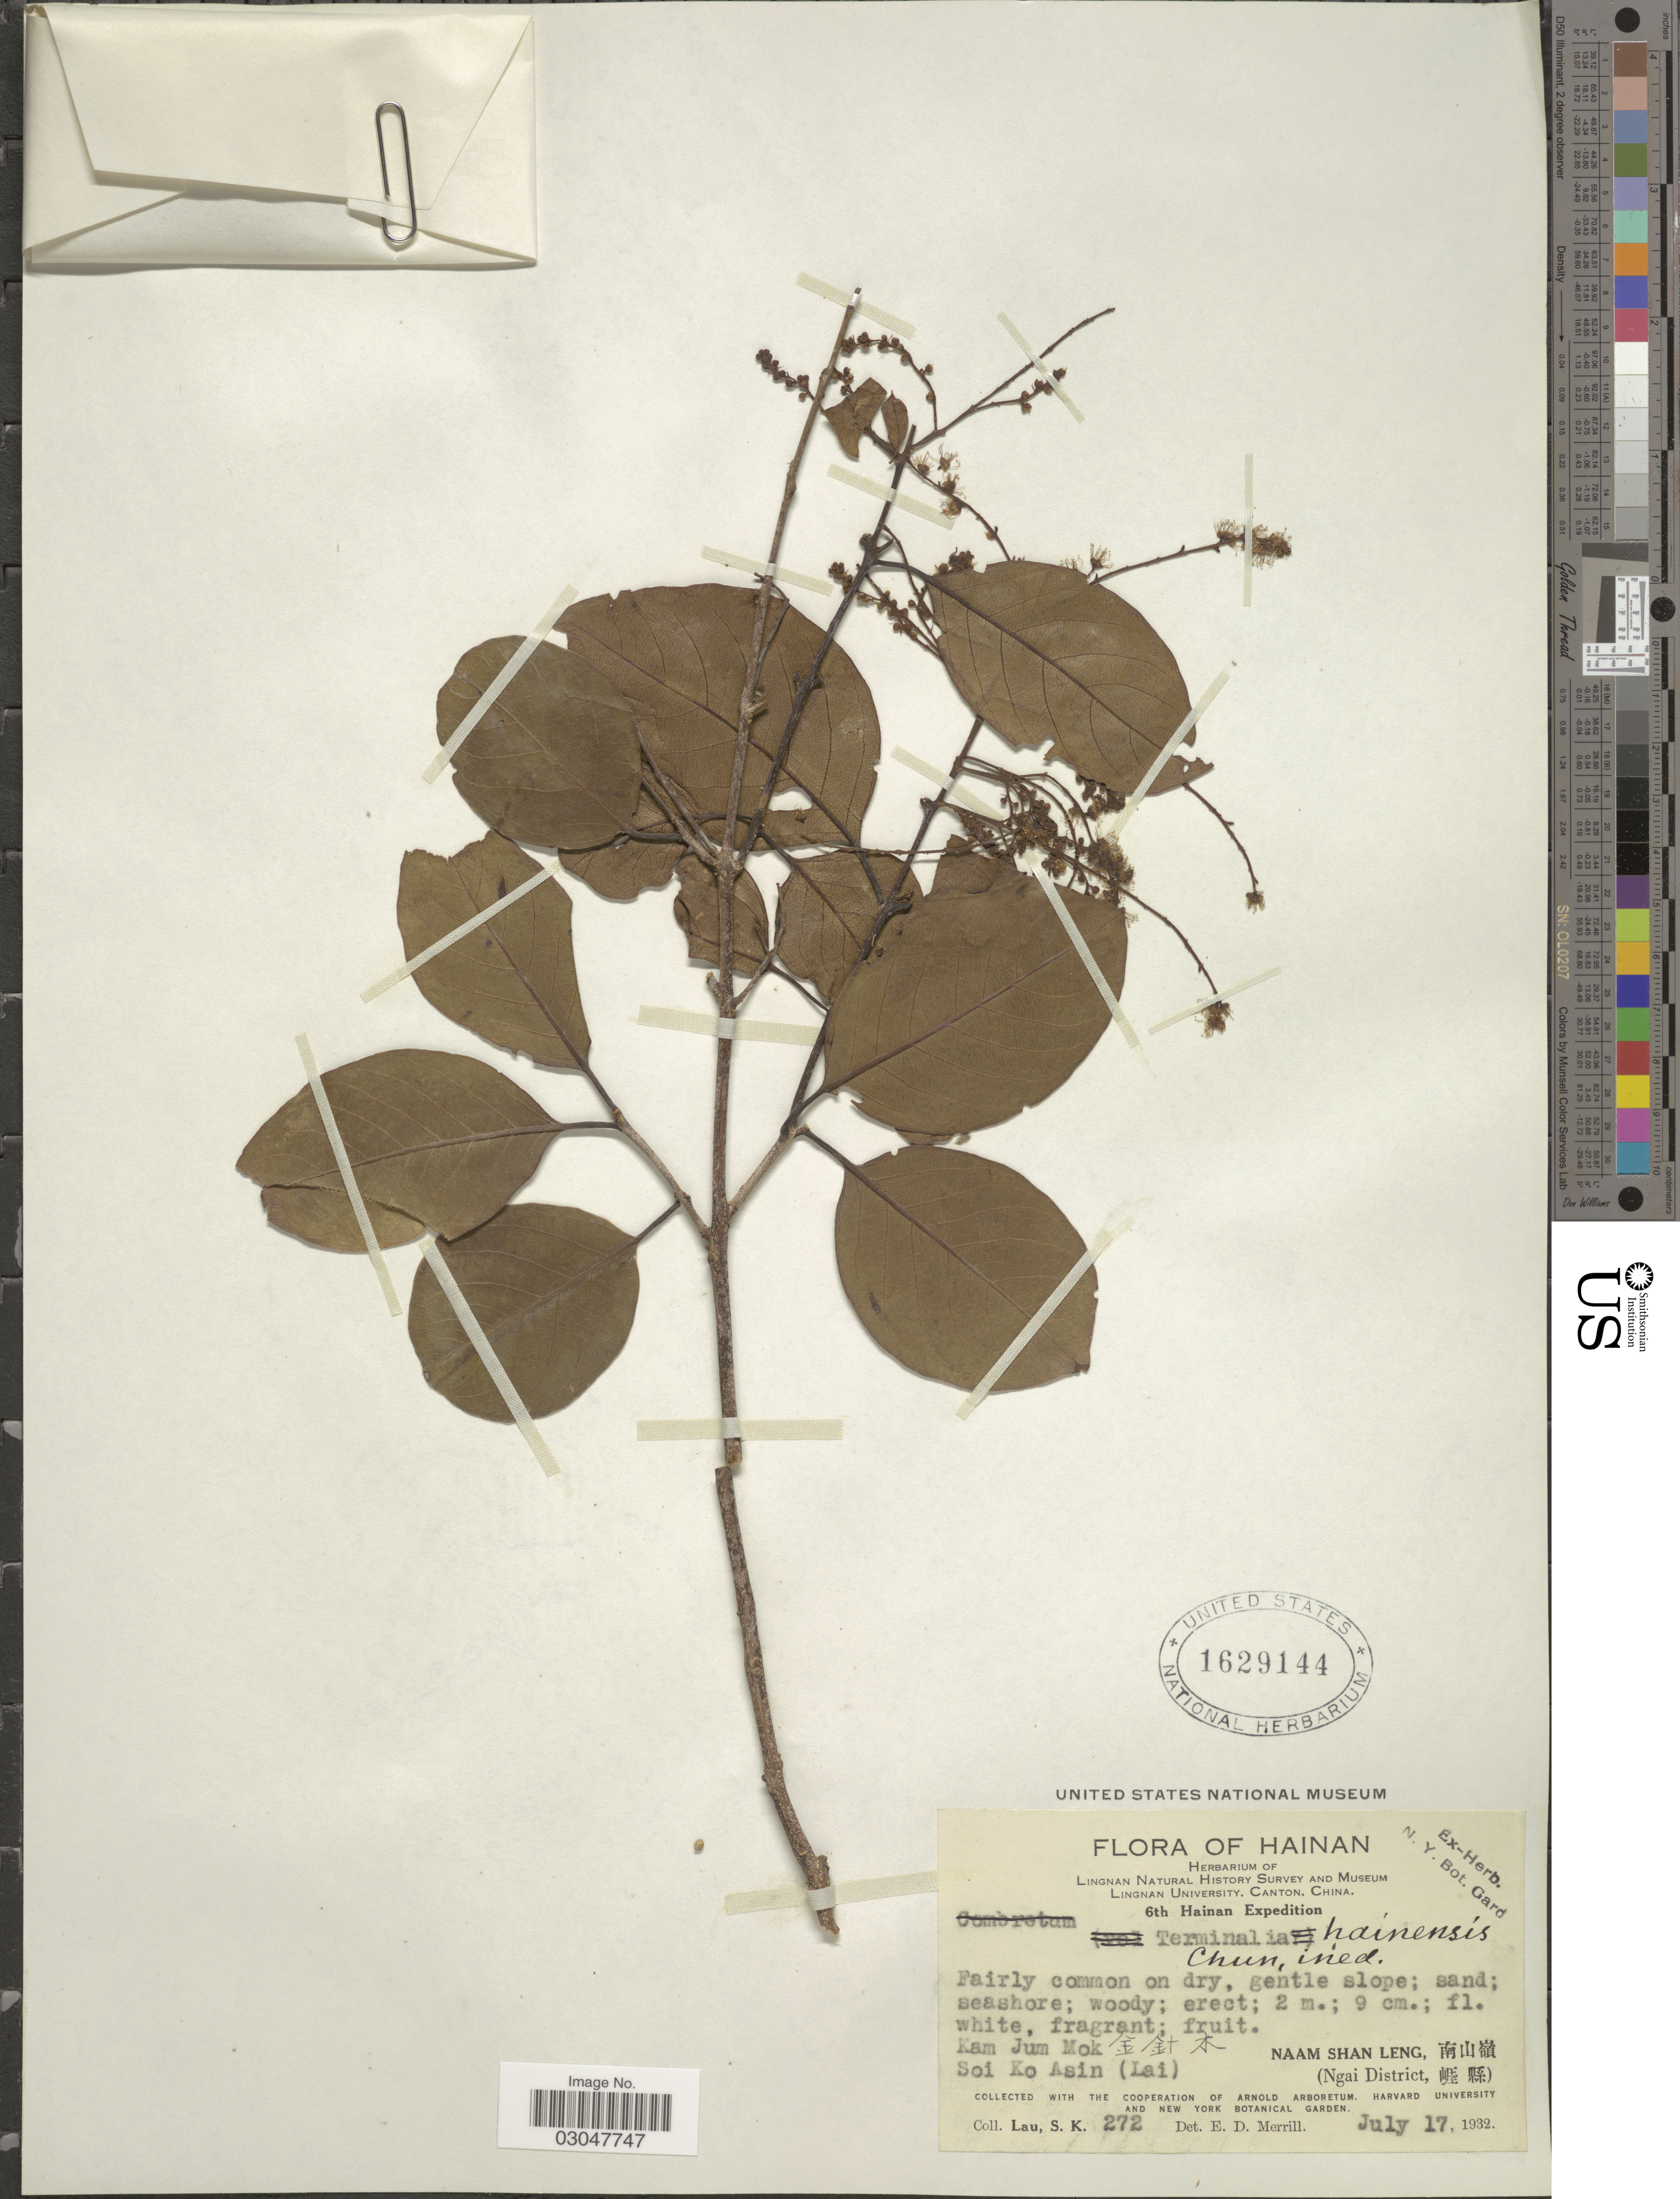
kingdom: Plantae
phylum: Tracheophyta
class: Magnoliopsida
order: Myrtales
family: Combretaceae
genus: Terminalia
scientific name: Terminalia hainanensis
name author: Exell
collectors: S. K. Lau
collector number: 272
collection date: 1932-07-17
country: China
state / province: Hainan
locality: Kam Jum Mok. Soi Ko Asin (Lai). Naam Shan Leng (Ngai District).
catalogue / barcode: US 1629144